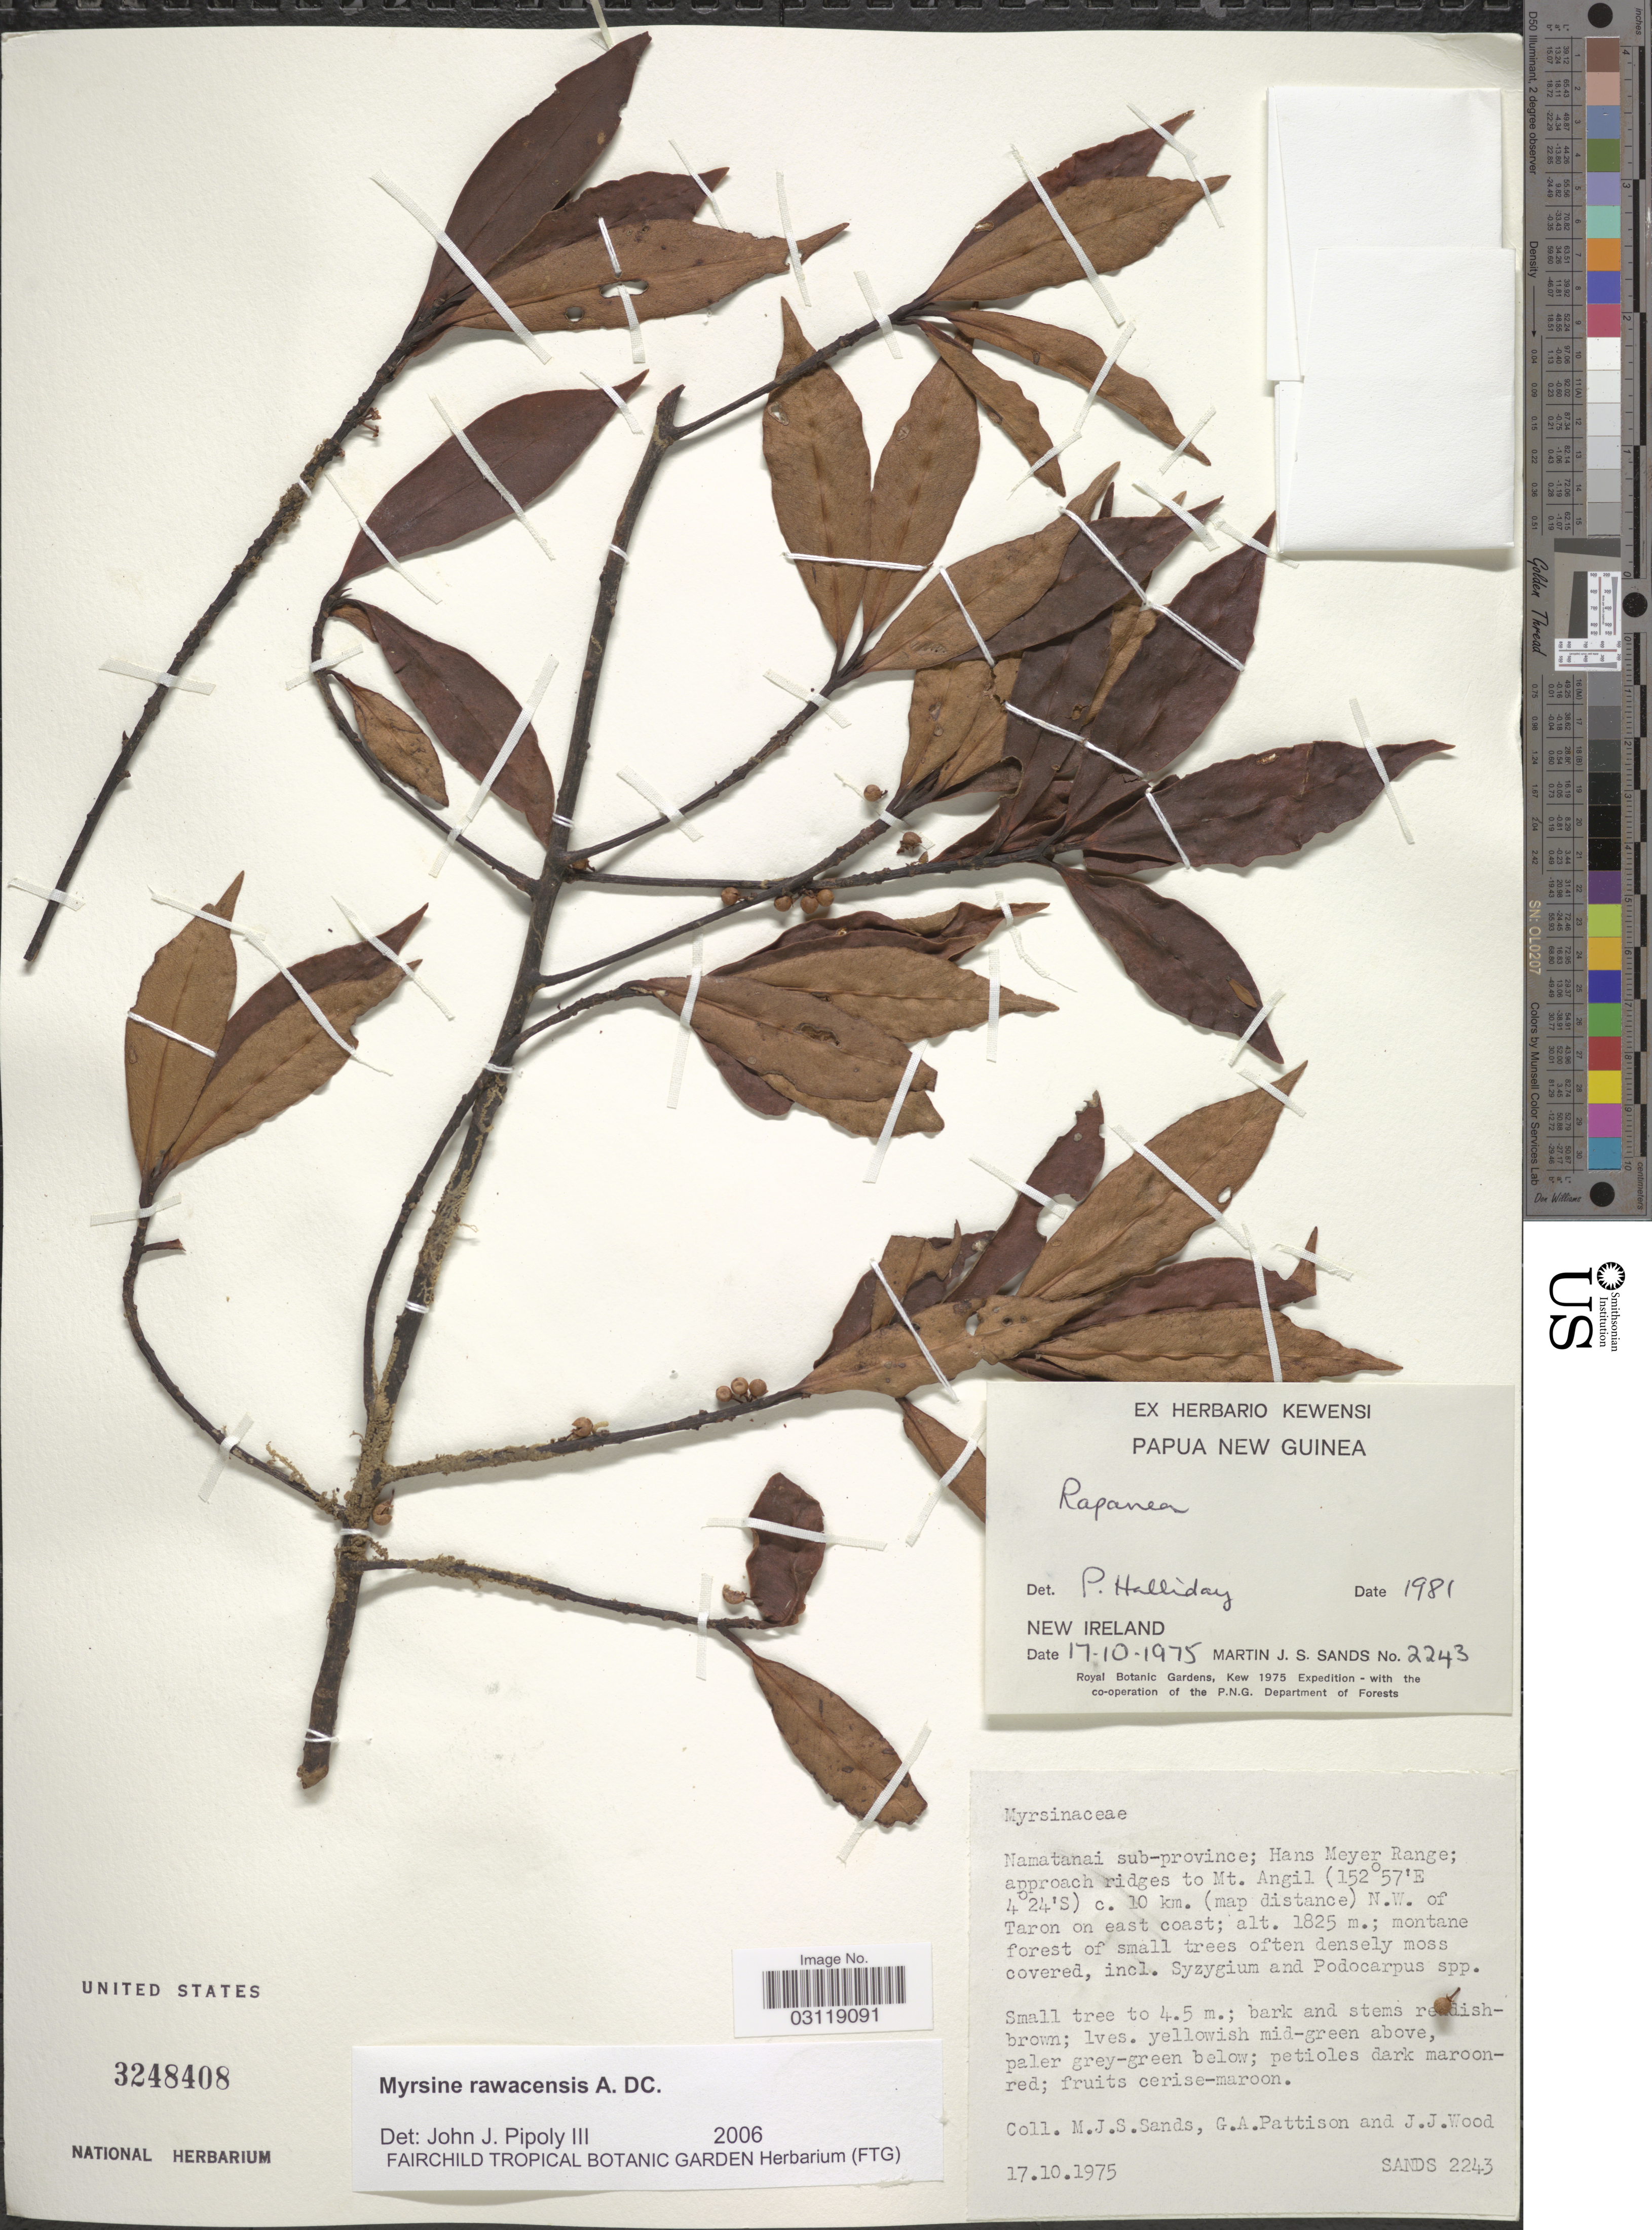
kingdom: Plantae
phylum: Tracheophyta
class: Magnoliopsida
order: Ericales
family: Primulaceae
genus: Rapanea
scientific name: Rapanea rawacensis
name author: (A. DC.) Mez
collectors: M. Sands, G. Pattison & J. Wood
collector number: Sands 2243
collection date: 1975-10-17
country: Papua New Guinea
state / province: New Ireland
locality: Namatanai sub-province: Hans Meyer Range; approach ridges to Mt. Angil c. 10 km. (map distance) N.W. of Taron on east coast.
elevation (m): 1825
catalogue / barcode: US 3248408